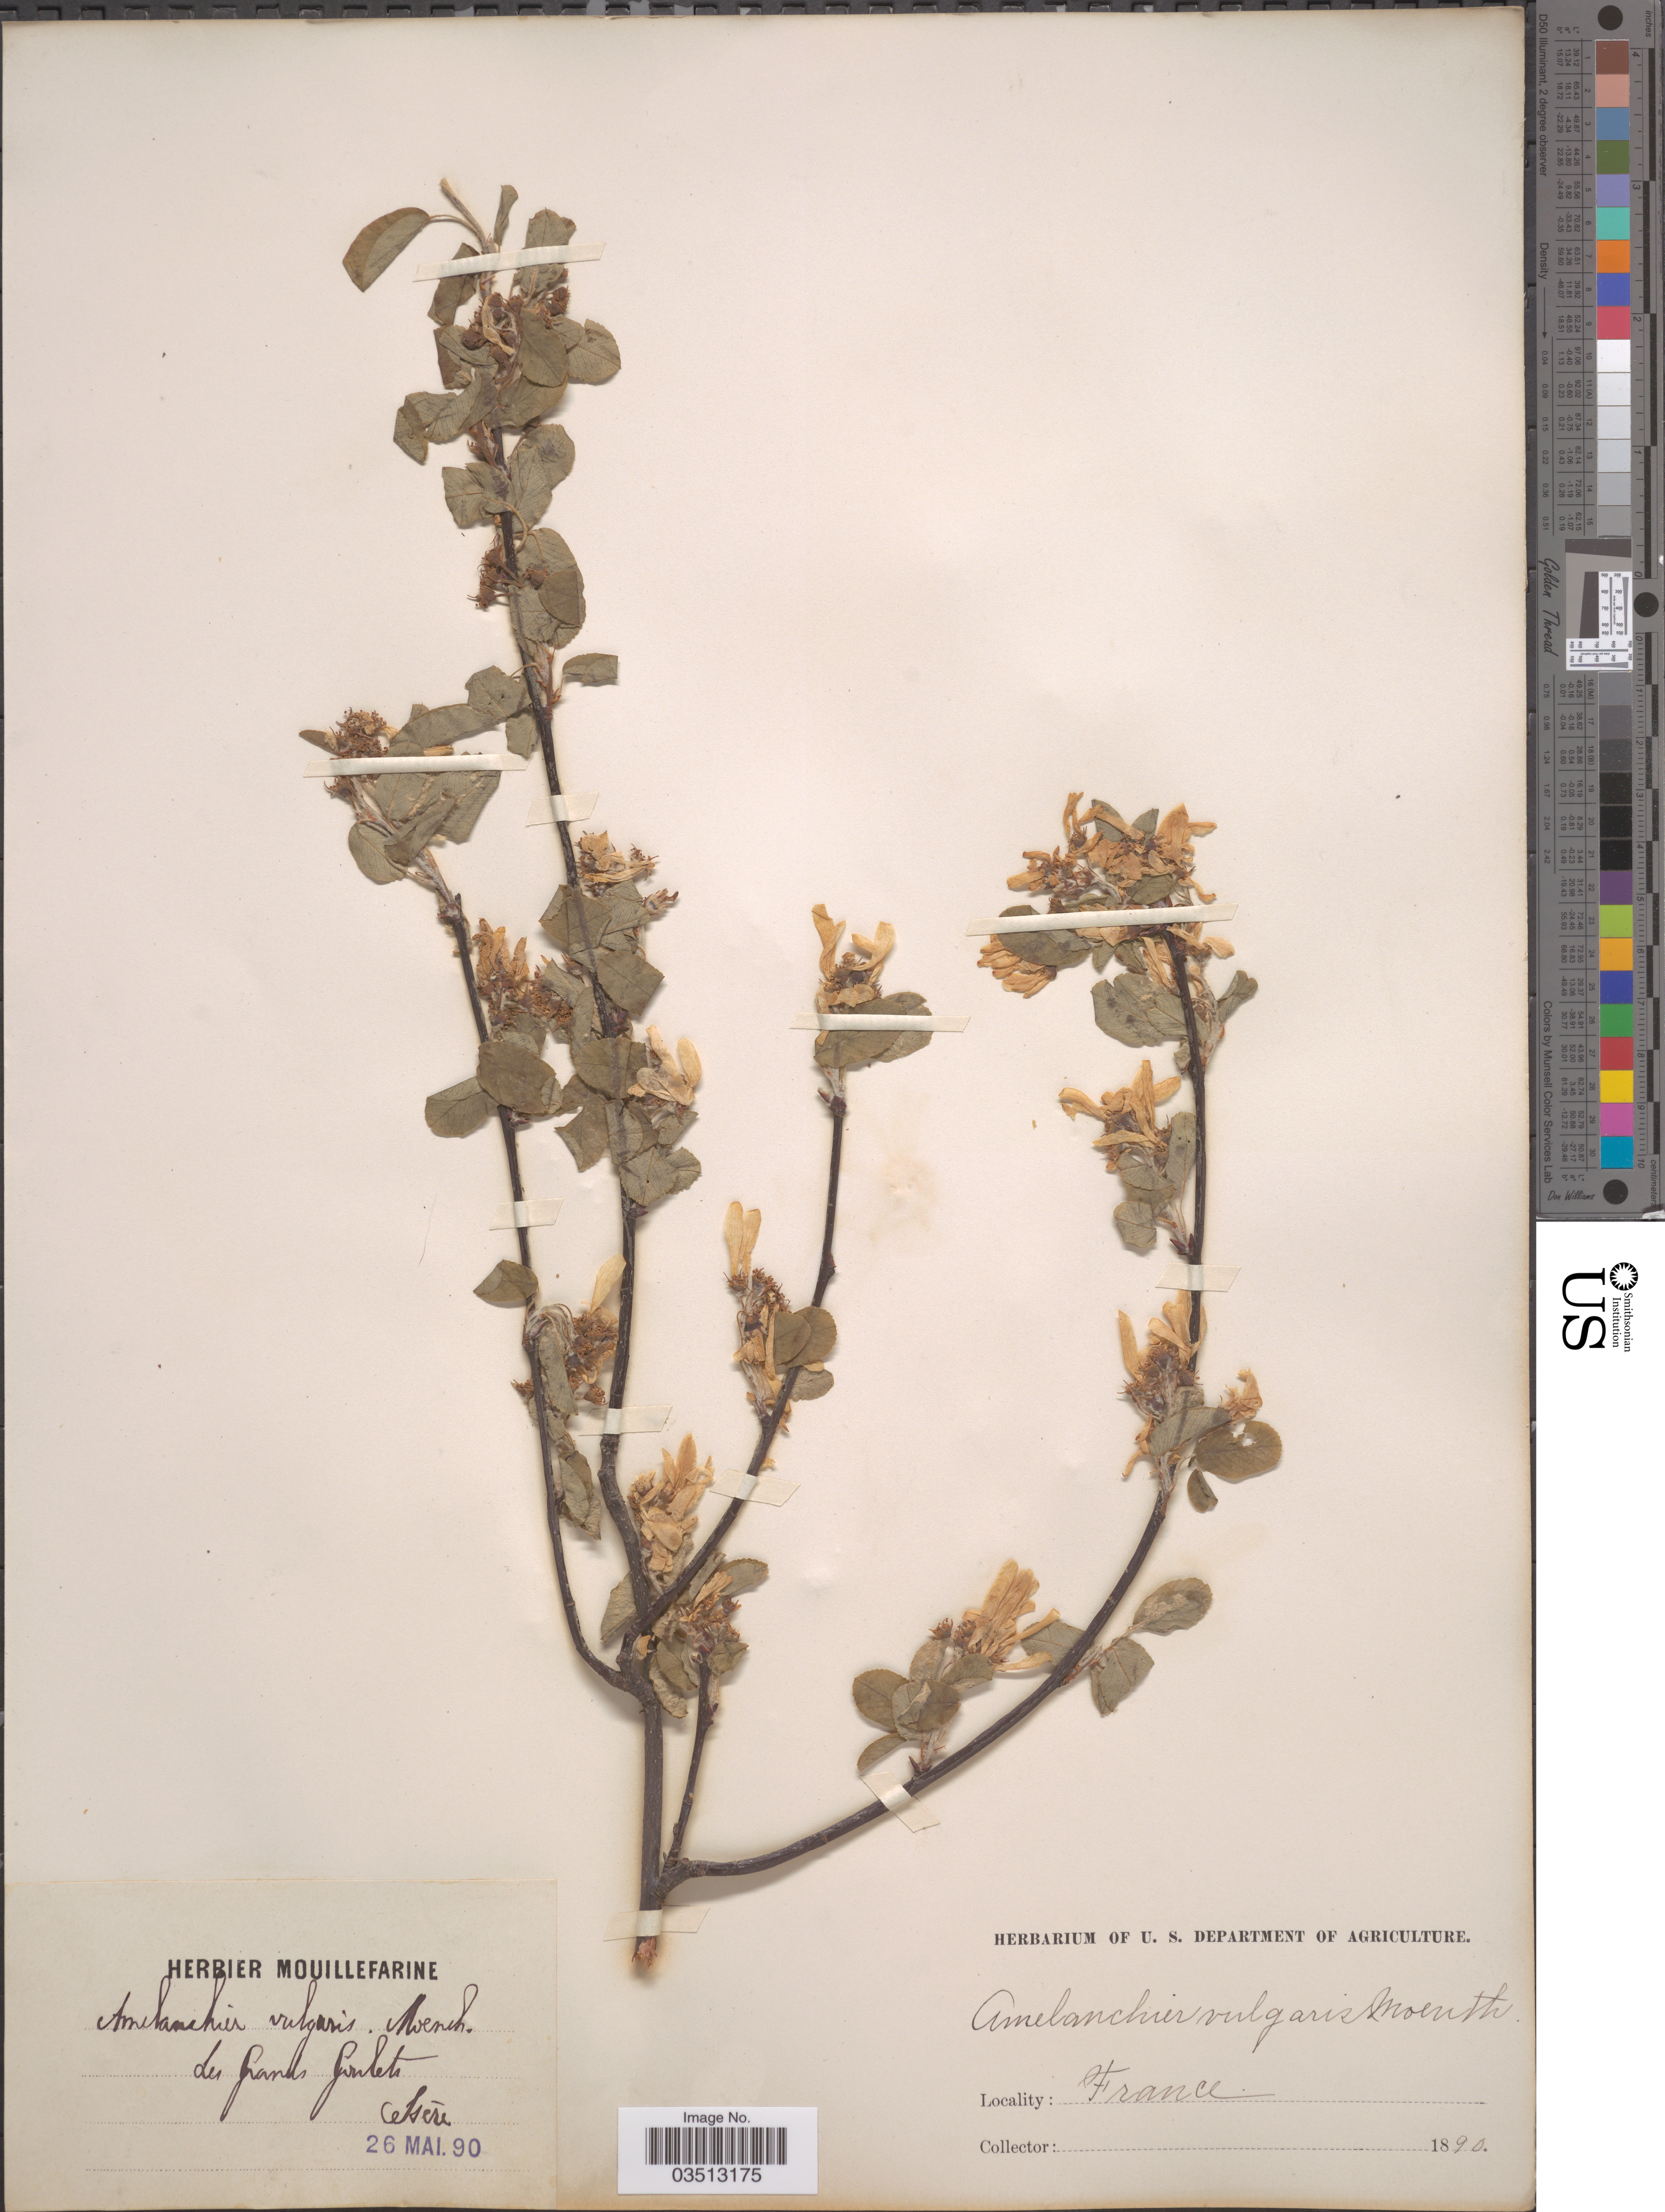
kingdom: Plantae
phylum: Tracheophyta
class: Magnoliopsida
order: Rosales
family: Rosaceae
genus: Amelanchier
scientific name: Amelanchier vulgaris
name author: Moench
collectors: ex herb. Mouillefarine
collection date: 1890-05-26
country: France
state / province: Auvergne-Rhône-Alpes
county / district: Isère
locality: Les Grands Goulets, Isère